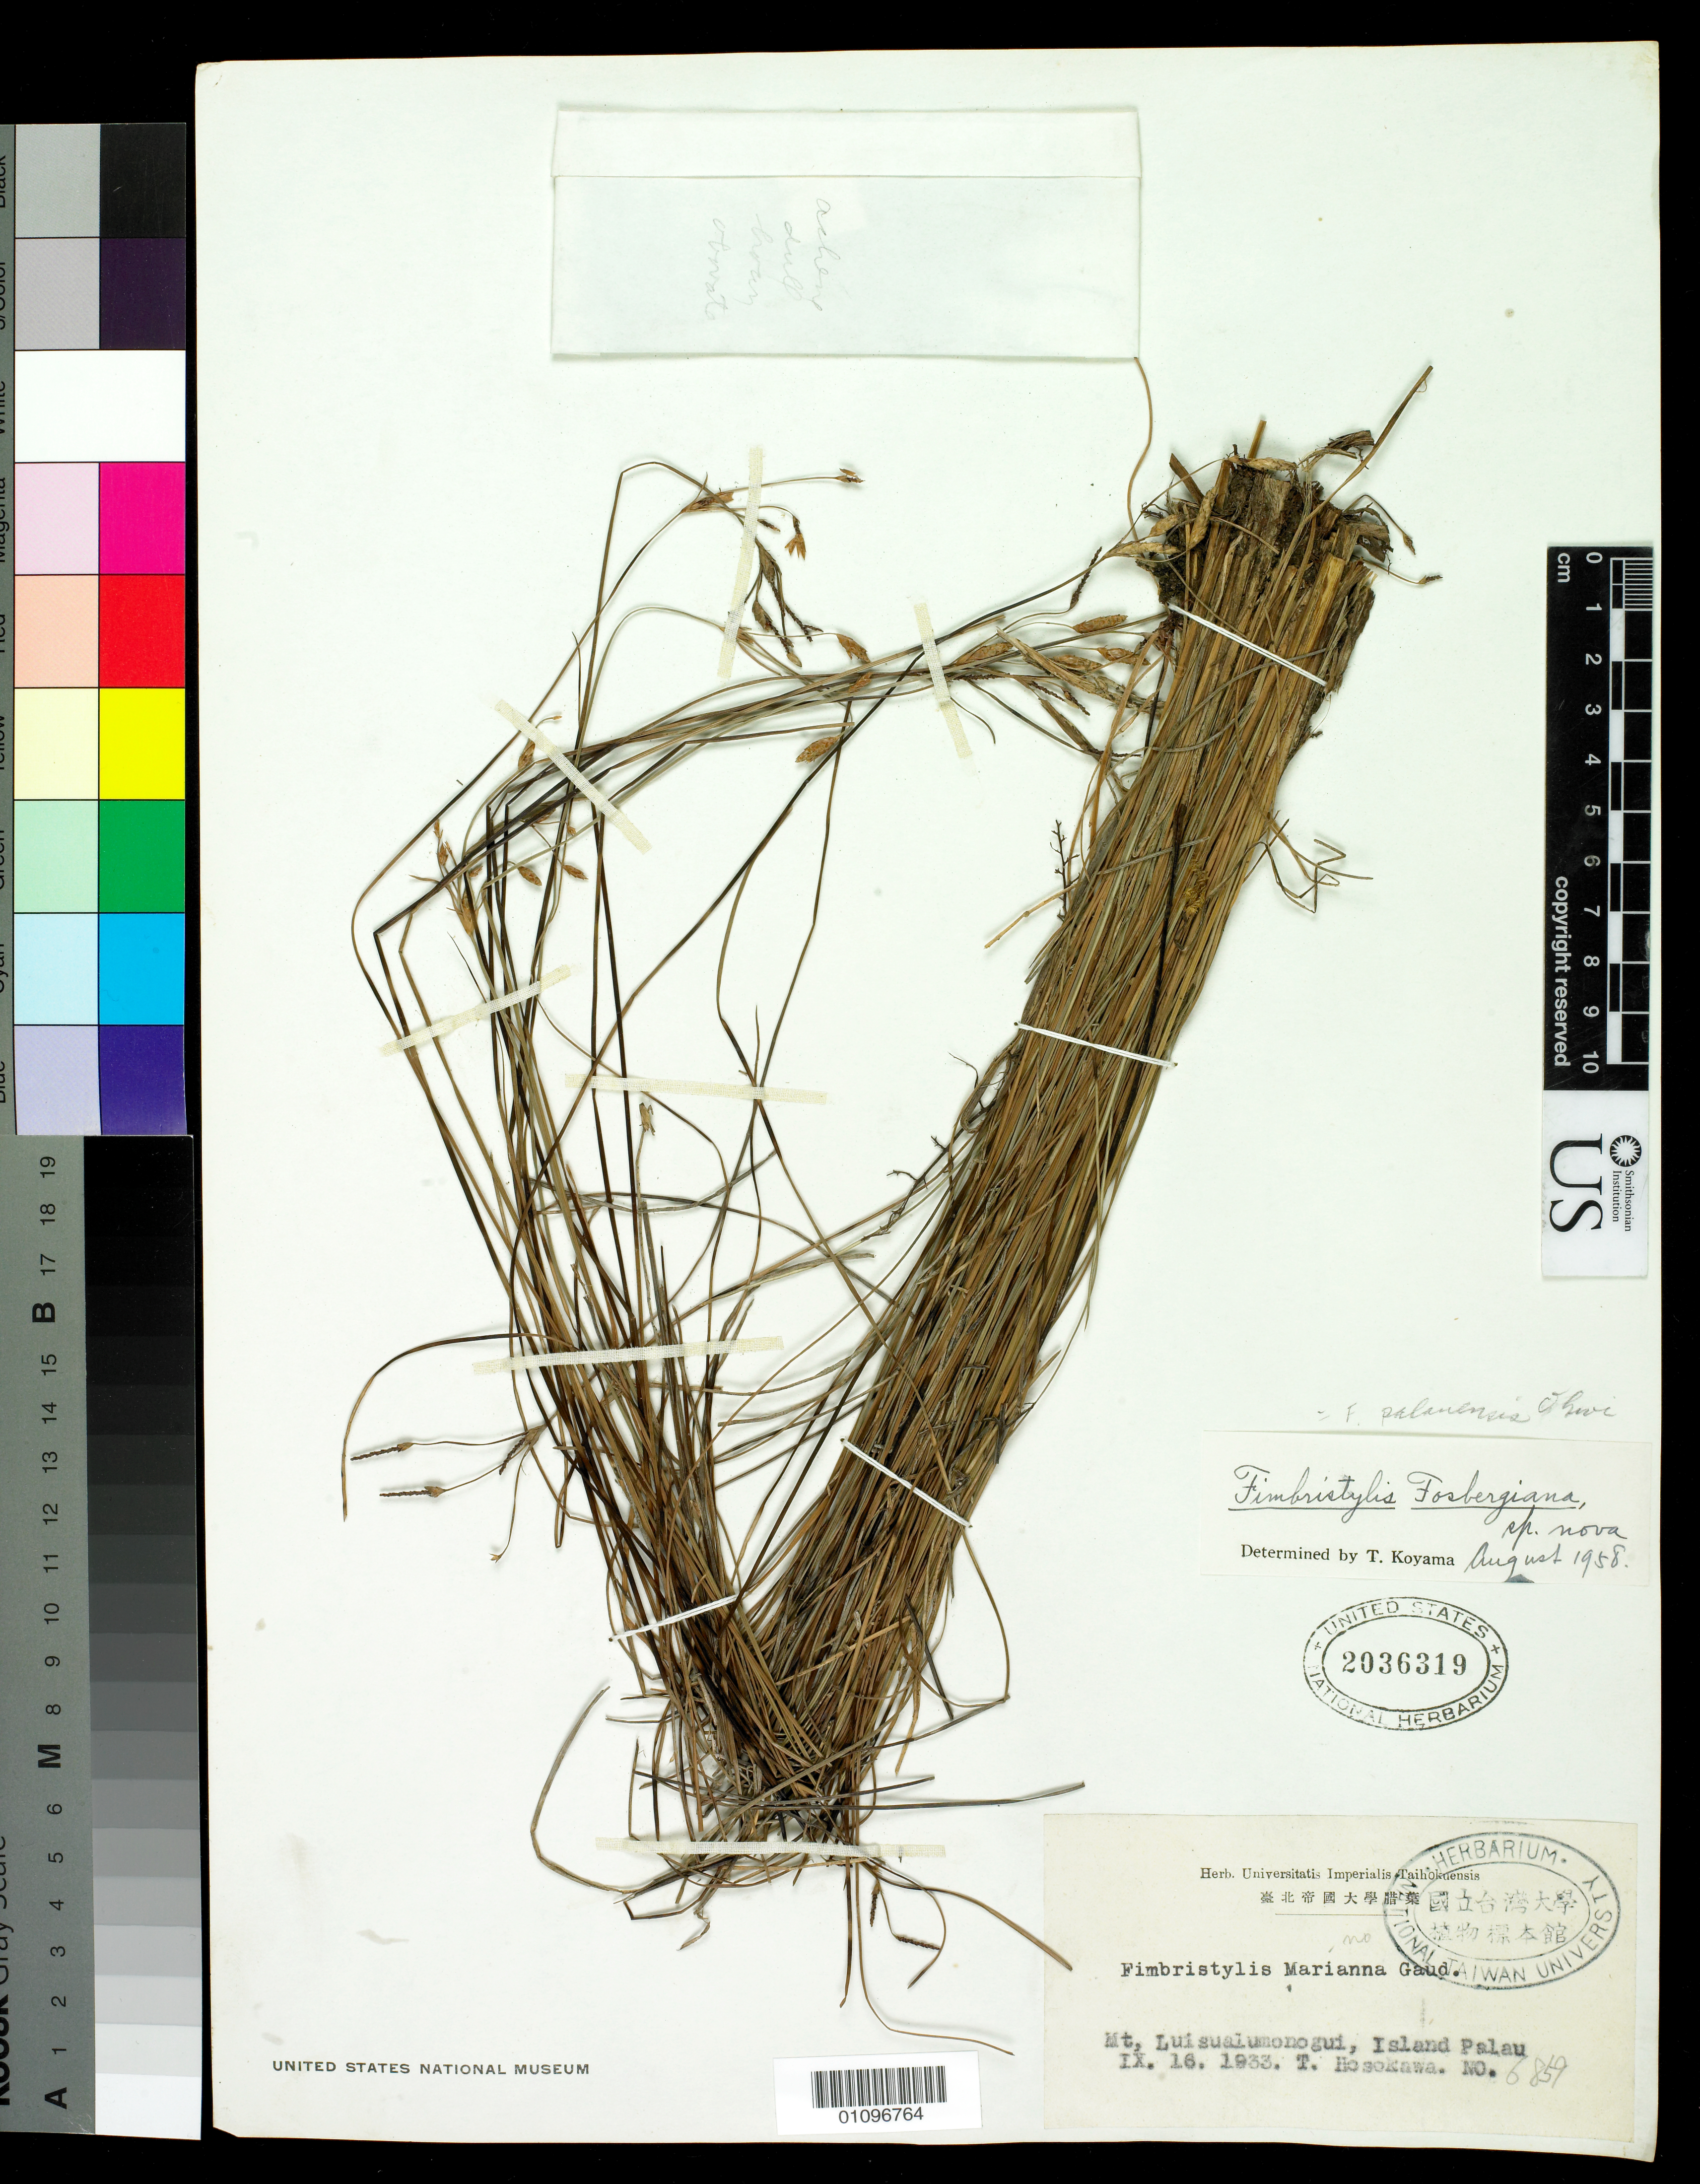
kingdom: Plantae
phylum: Tracheophyta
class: Liliopsida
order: Poales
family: Cyperaceae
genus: Fimbristylis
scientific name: Fimbristylis palauensis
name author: Ohwi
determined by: Strong, Mark T., (BOT), Smithsonian Institution - National Museum of Natural History (UNITED STATES)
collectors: T. Hosokawa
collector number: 6859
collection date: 1933-09-16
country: Palau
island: Babeldaob [Babelthuap]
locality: Mt. Luisualemonogui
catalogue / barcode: US 2036319